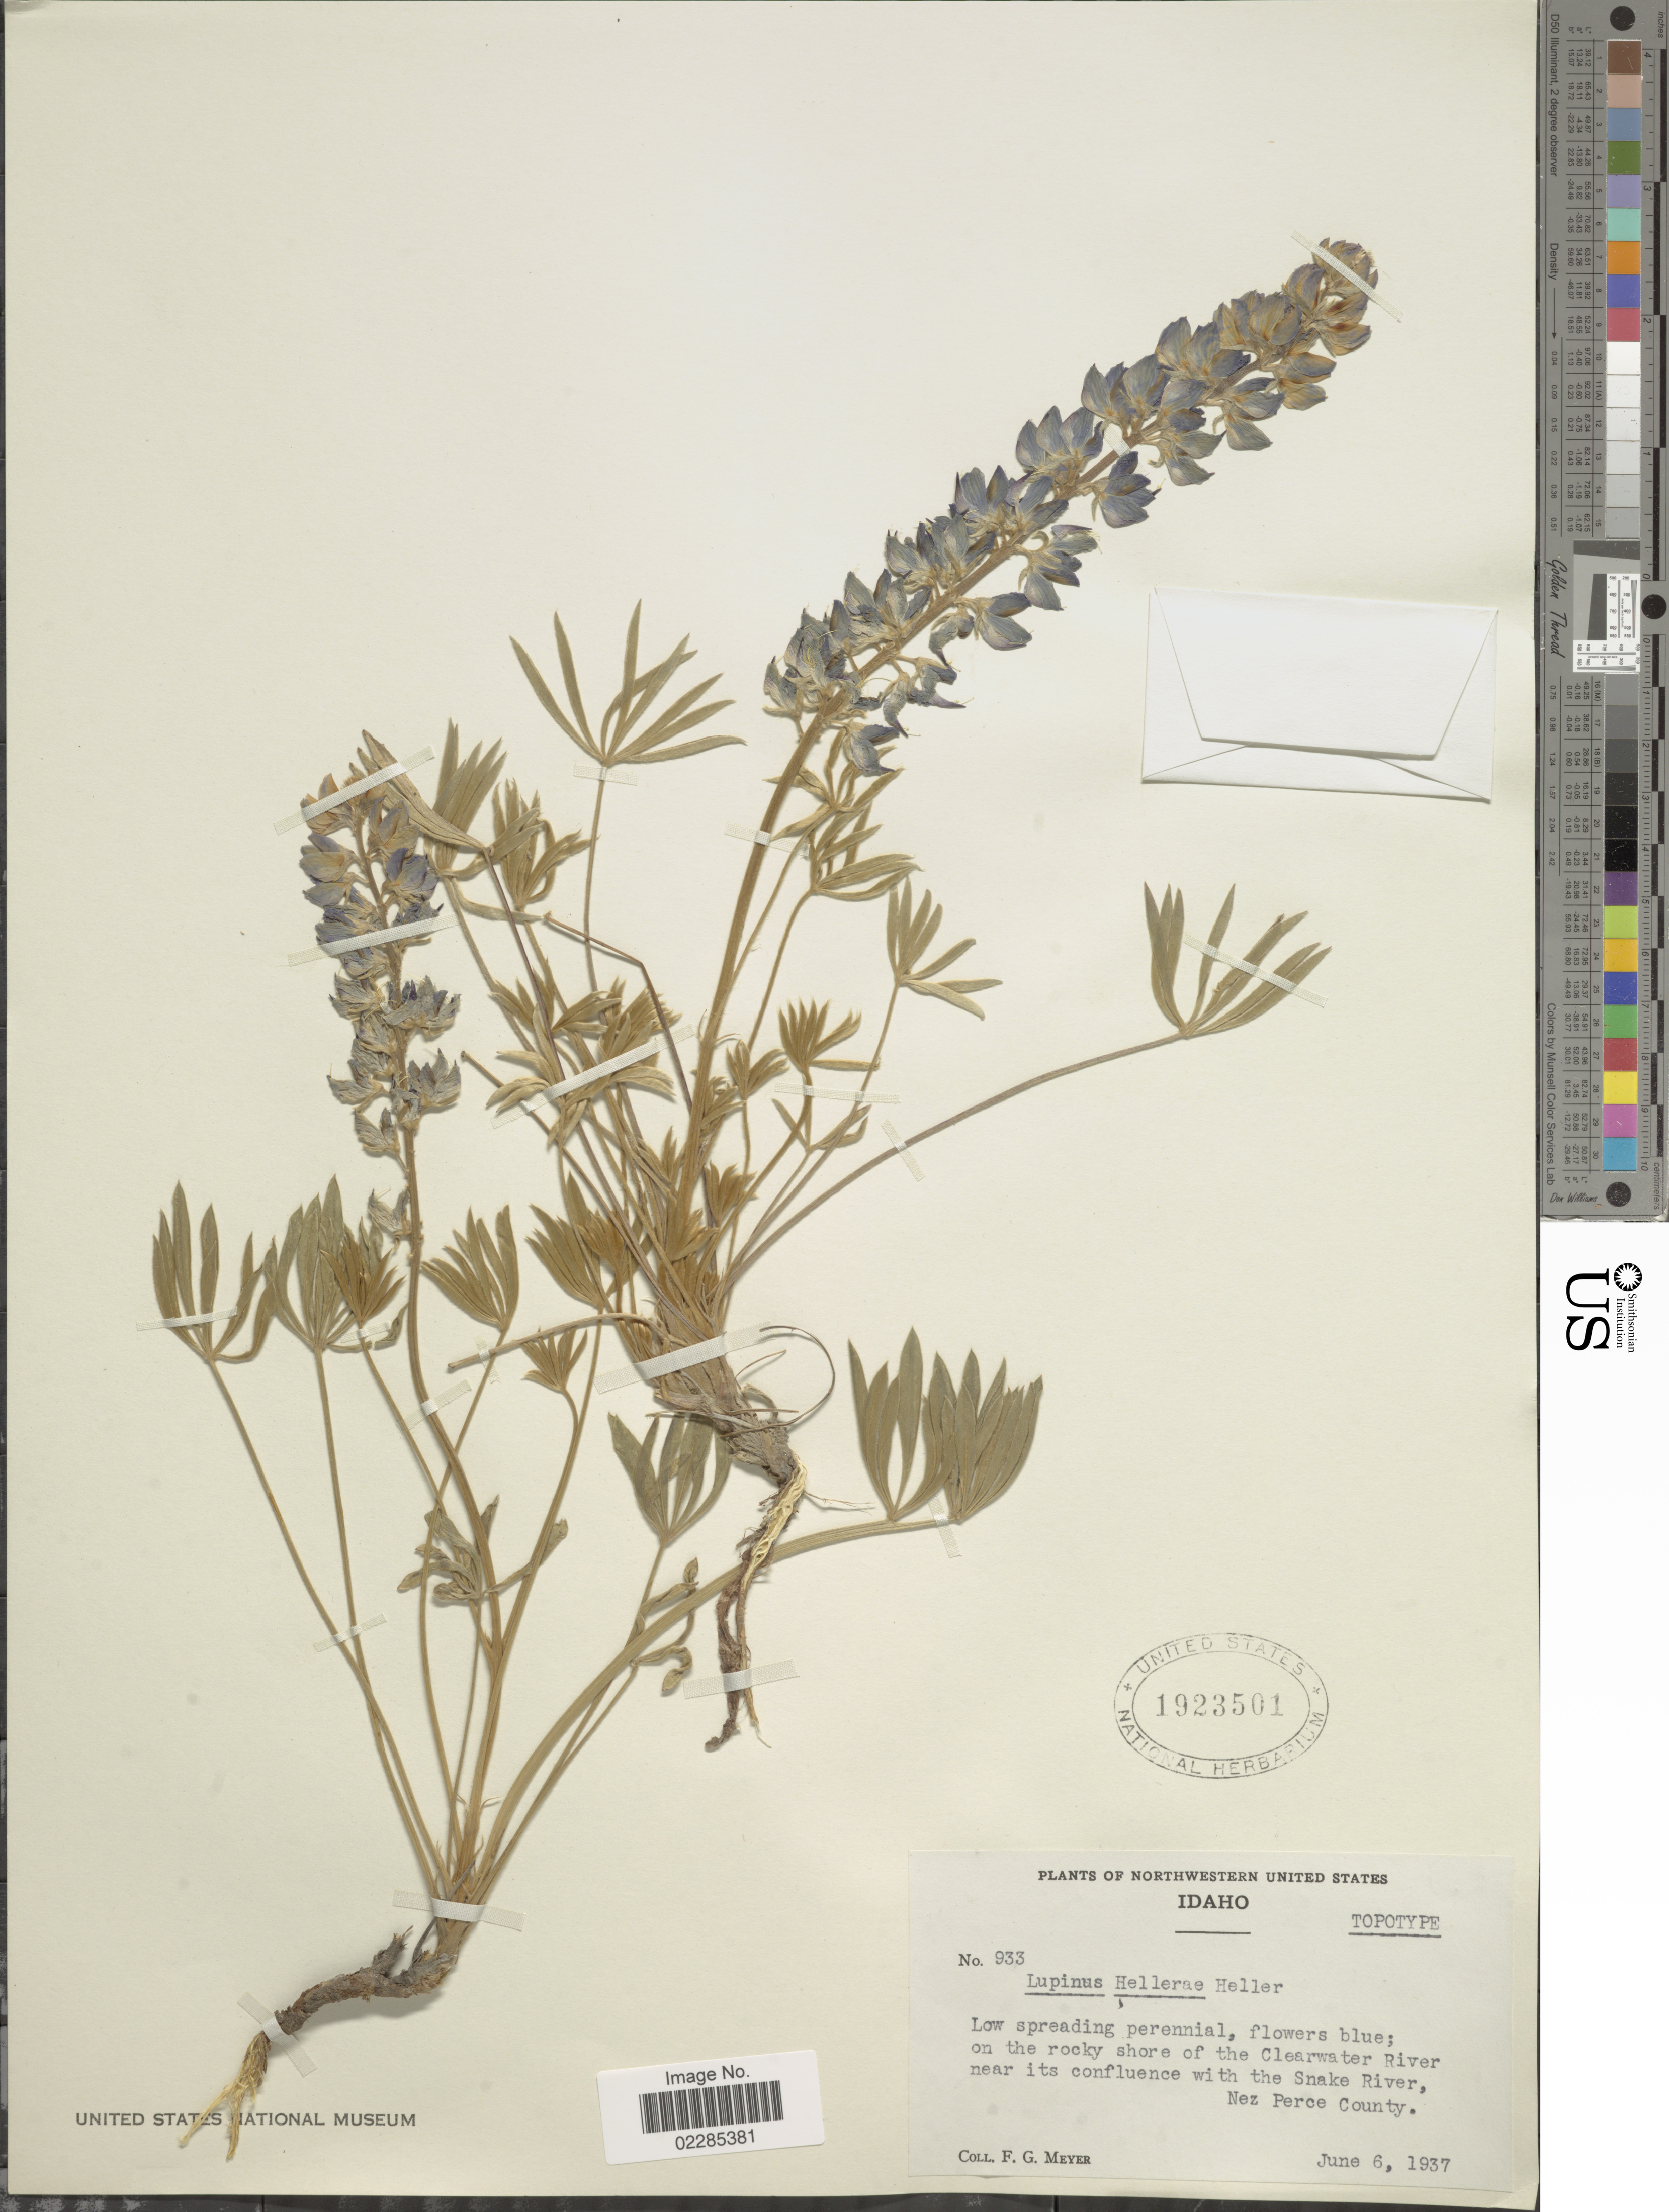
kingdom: Plantae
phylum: Tracheophyta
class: Magnoliopsida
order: Fabales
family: Fabaceae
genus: Lupinus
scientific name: Lupinus hellerae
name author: A. Heller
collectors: F. G. Meyer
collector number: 933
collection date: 1937-06-06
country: United States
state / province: Idaho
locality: On the rocky shore of the Clearwater River near its confluence with the Snake River, Nez Perce County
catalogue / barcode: US 1923501